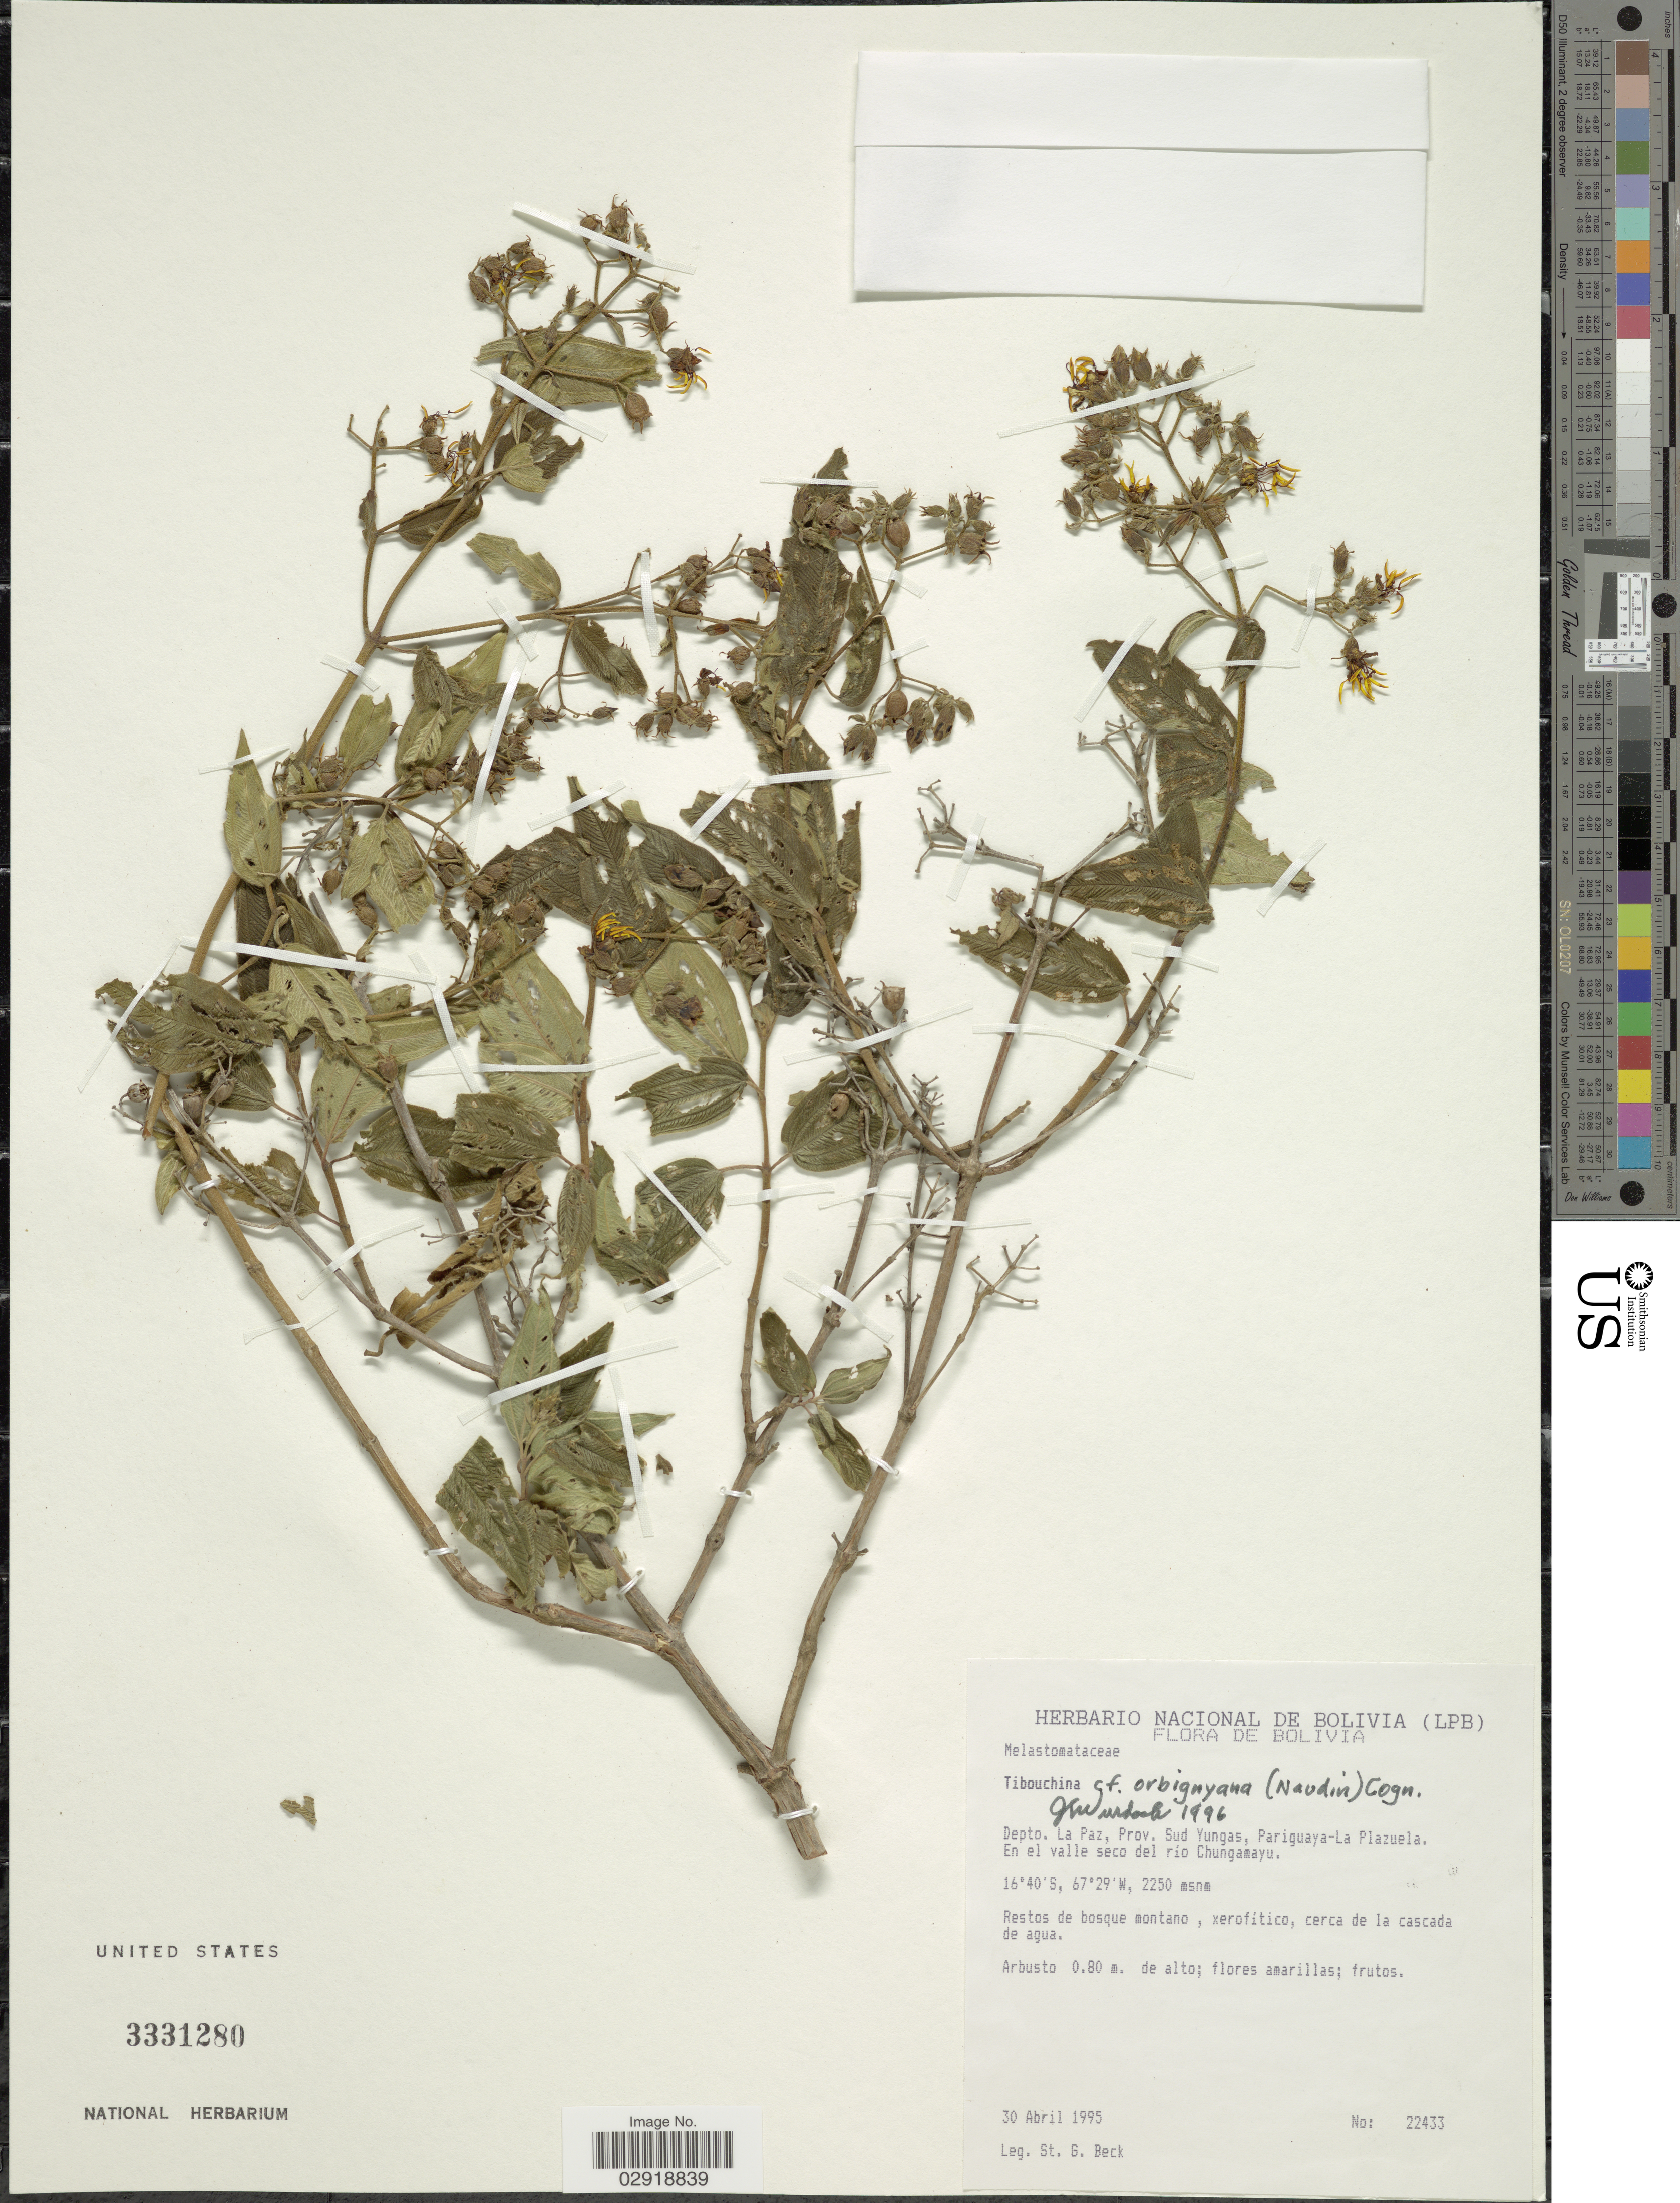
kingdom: Plantae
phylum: Tracheophyta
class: Magnoliopsida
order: Myrtales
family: Melastomataceae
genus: Chaetogastra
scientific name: Chaetogastra orbignyana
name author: (Naudin) P.J.F. Guim. & Michelang.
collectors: S. G. Beck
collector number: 22433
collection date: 1995-04-30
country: Bolivia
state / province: La Paz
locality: Depto. La Paz, Prov. Sud Yungas, Pariguaya-La Plazuela. En el valle seco del río Chungamayu.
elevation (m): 2250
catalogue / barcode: US 3331280